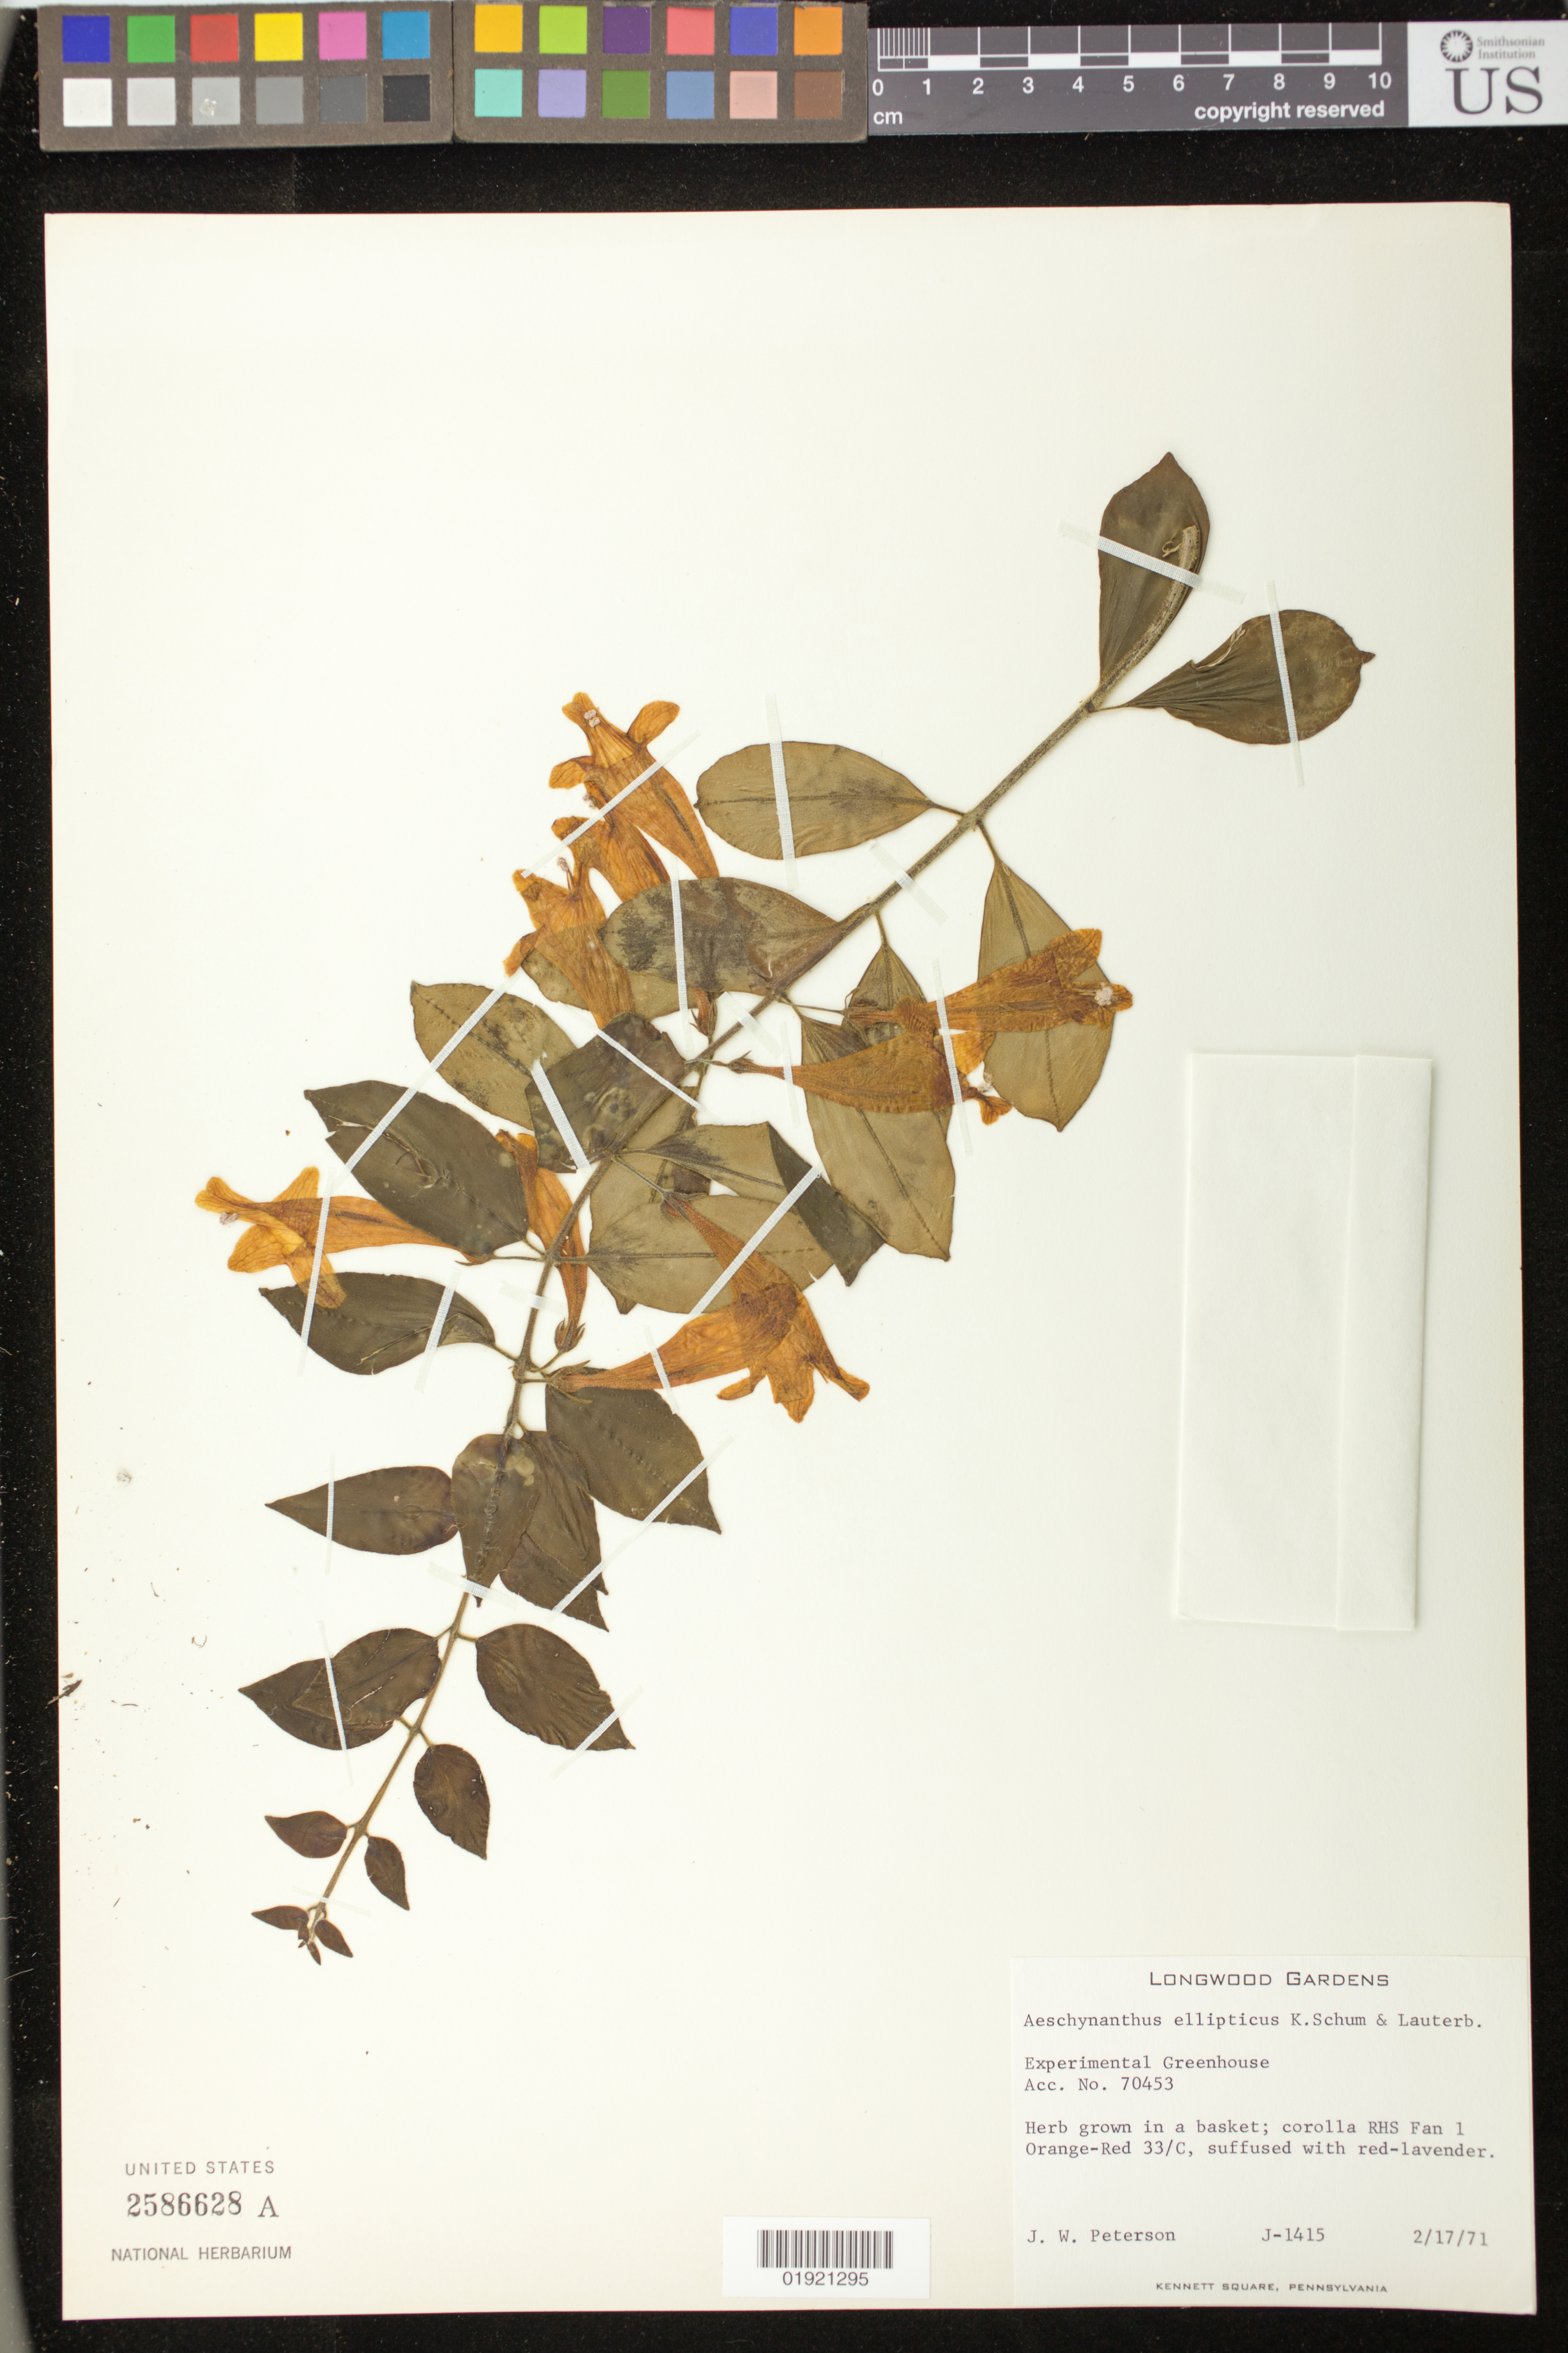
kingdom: Plantae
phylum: Tracheophyta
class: Magnoliopsida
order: Lamiales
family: Gesneriaceae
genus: Aeschynanthus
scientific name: Aeschynanthus ellipticus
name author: Lauterb. & K. Schum.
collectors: J. W. Peterson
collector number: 1415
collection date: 1971-02-17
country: United States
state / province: Pennsylvania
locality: Longwood Gardens. Experimental Greenhouse. Kennet Square, Pennsylvania.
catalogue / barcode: US 2586628